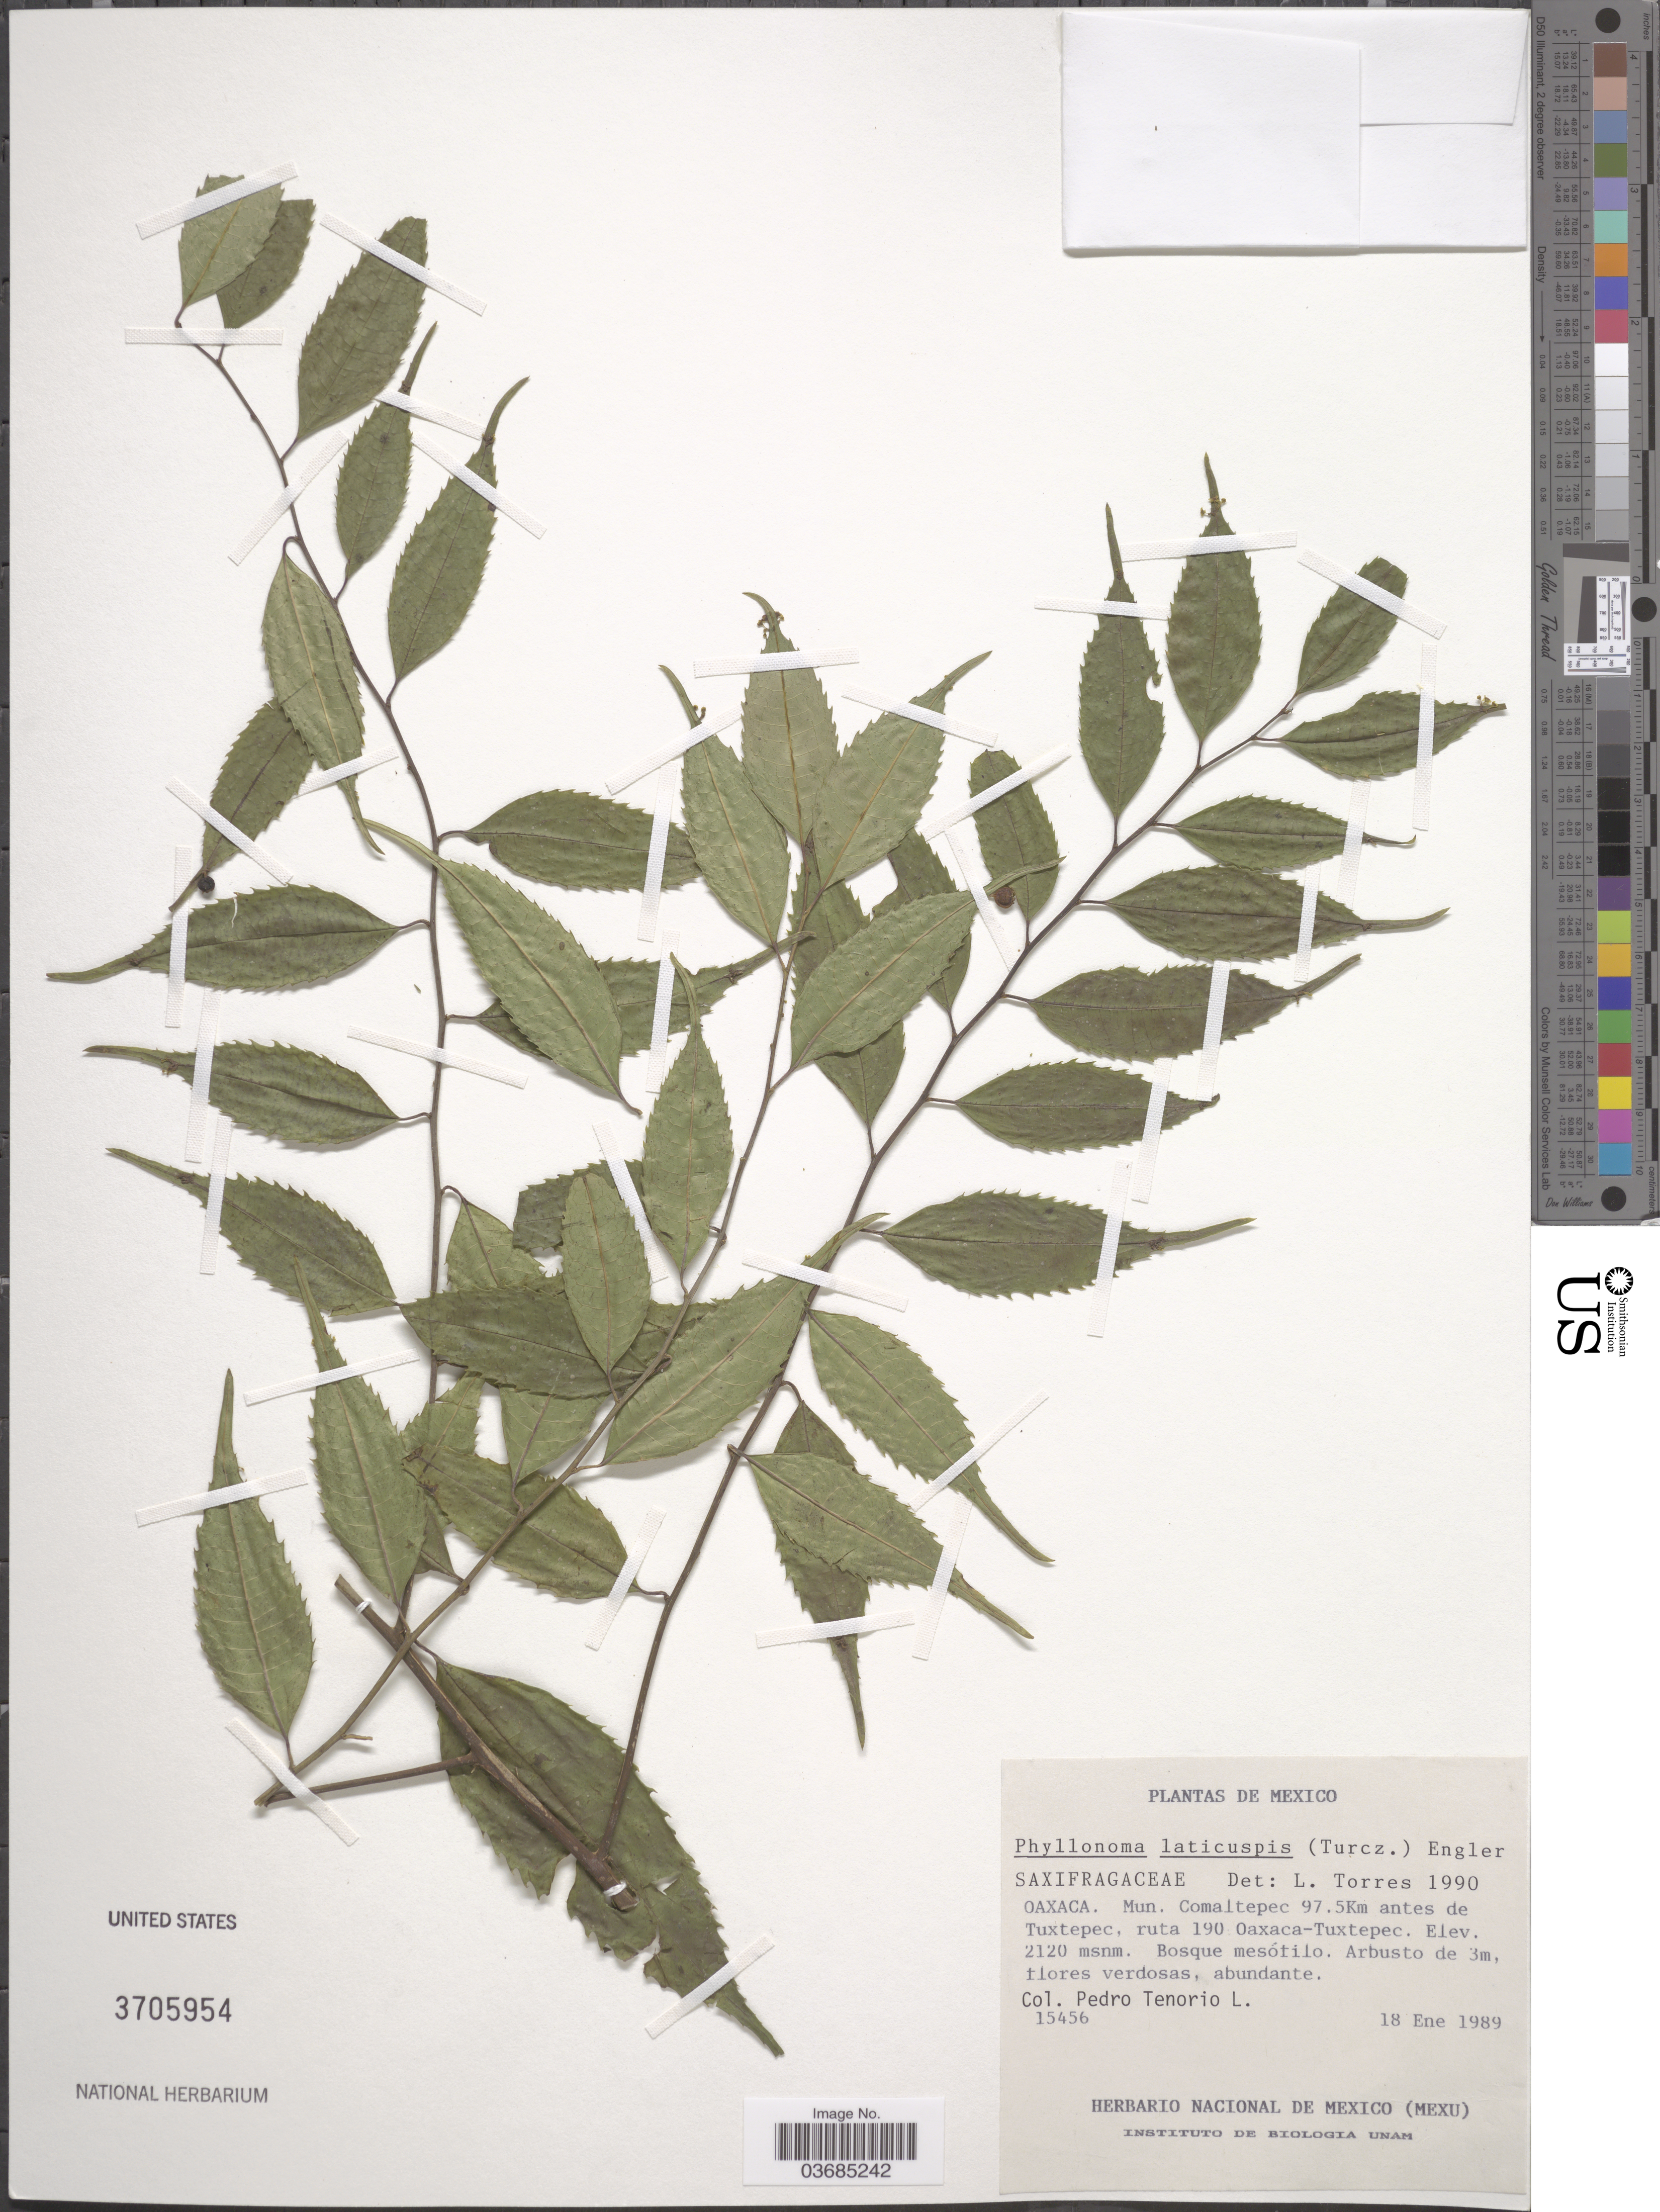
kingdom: Plantae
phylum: Tracheophyta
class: Magnoliopsida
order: Aquifoliales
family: Phyllonomaceae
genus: Phyllonoma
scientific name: Phyllonoma laticuspis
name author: (Turcz.) Engl.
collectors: P. Tenorio L.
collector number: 15456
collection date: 1989-01-18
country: Mexico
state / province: Oaxaca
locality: Mun. Comaltepec 97.5Km antes de Tuxtepec, ruta 190 Oaxaca-Tuxtepec.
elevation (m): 2120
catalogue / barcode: US 3705954